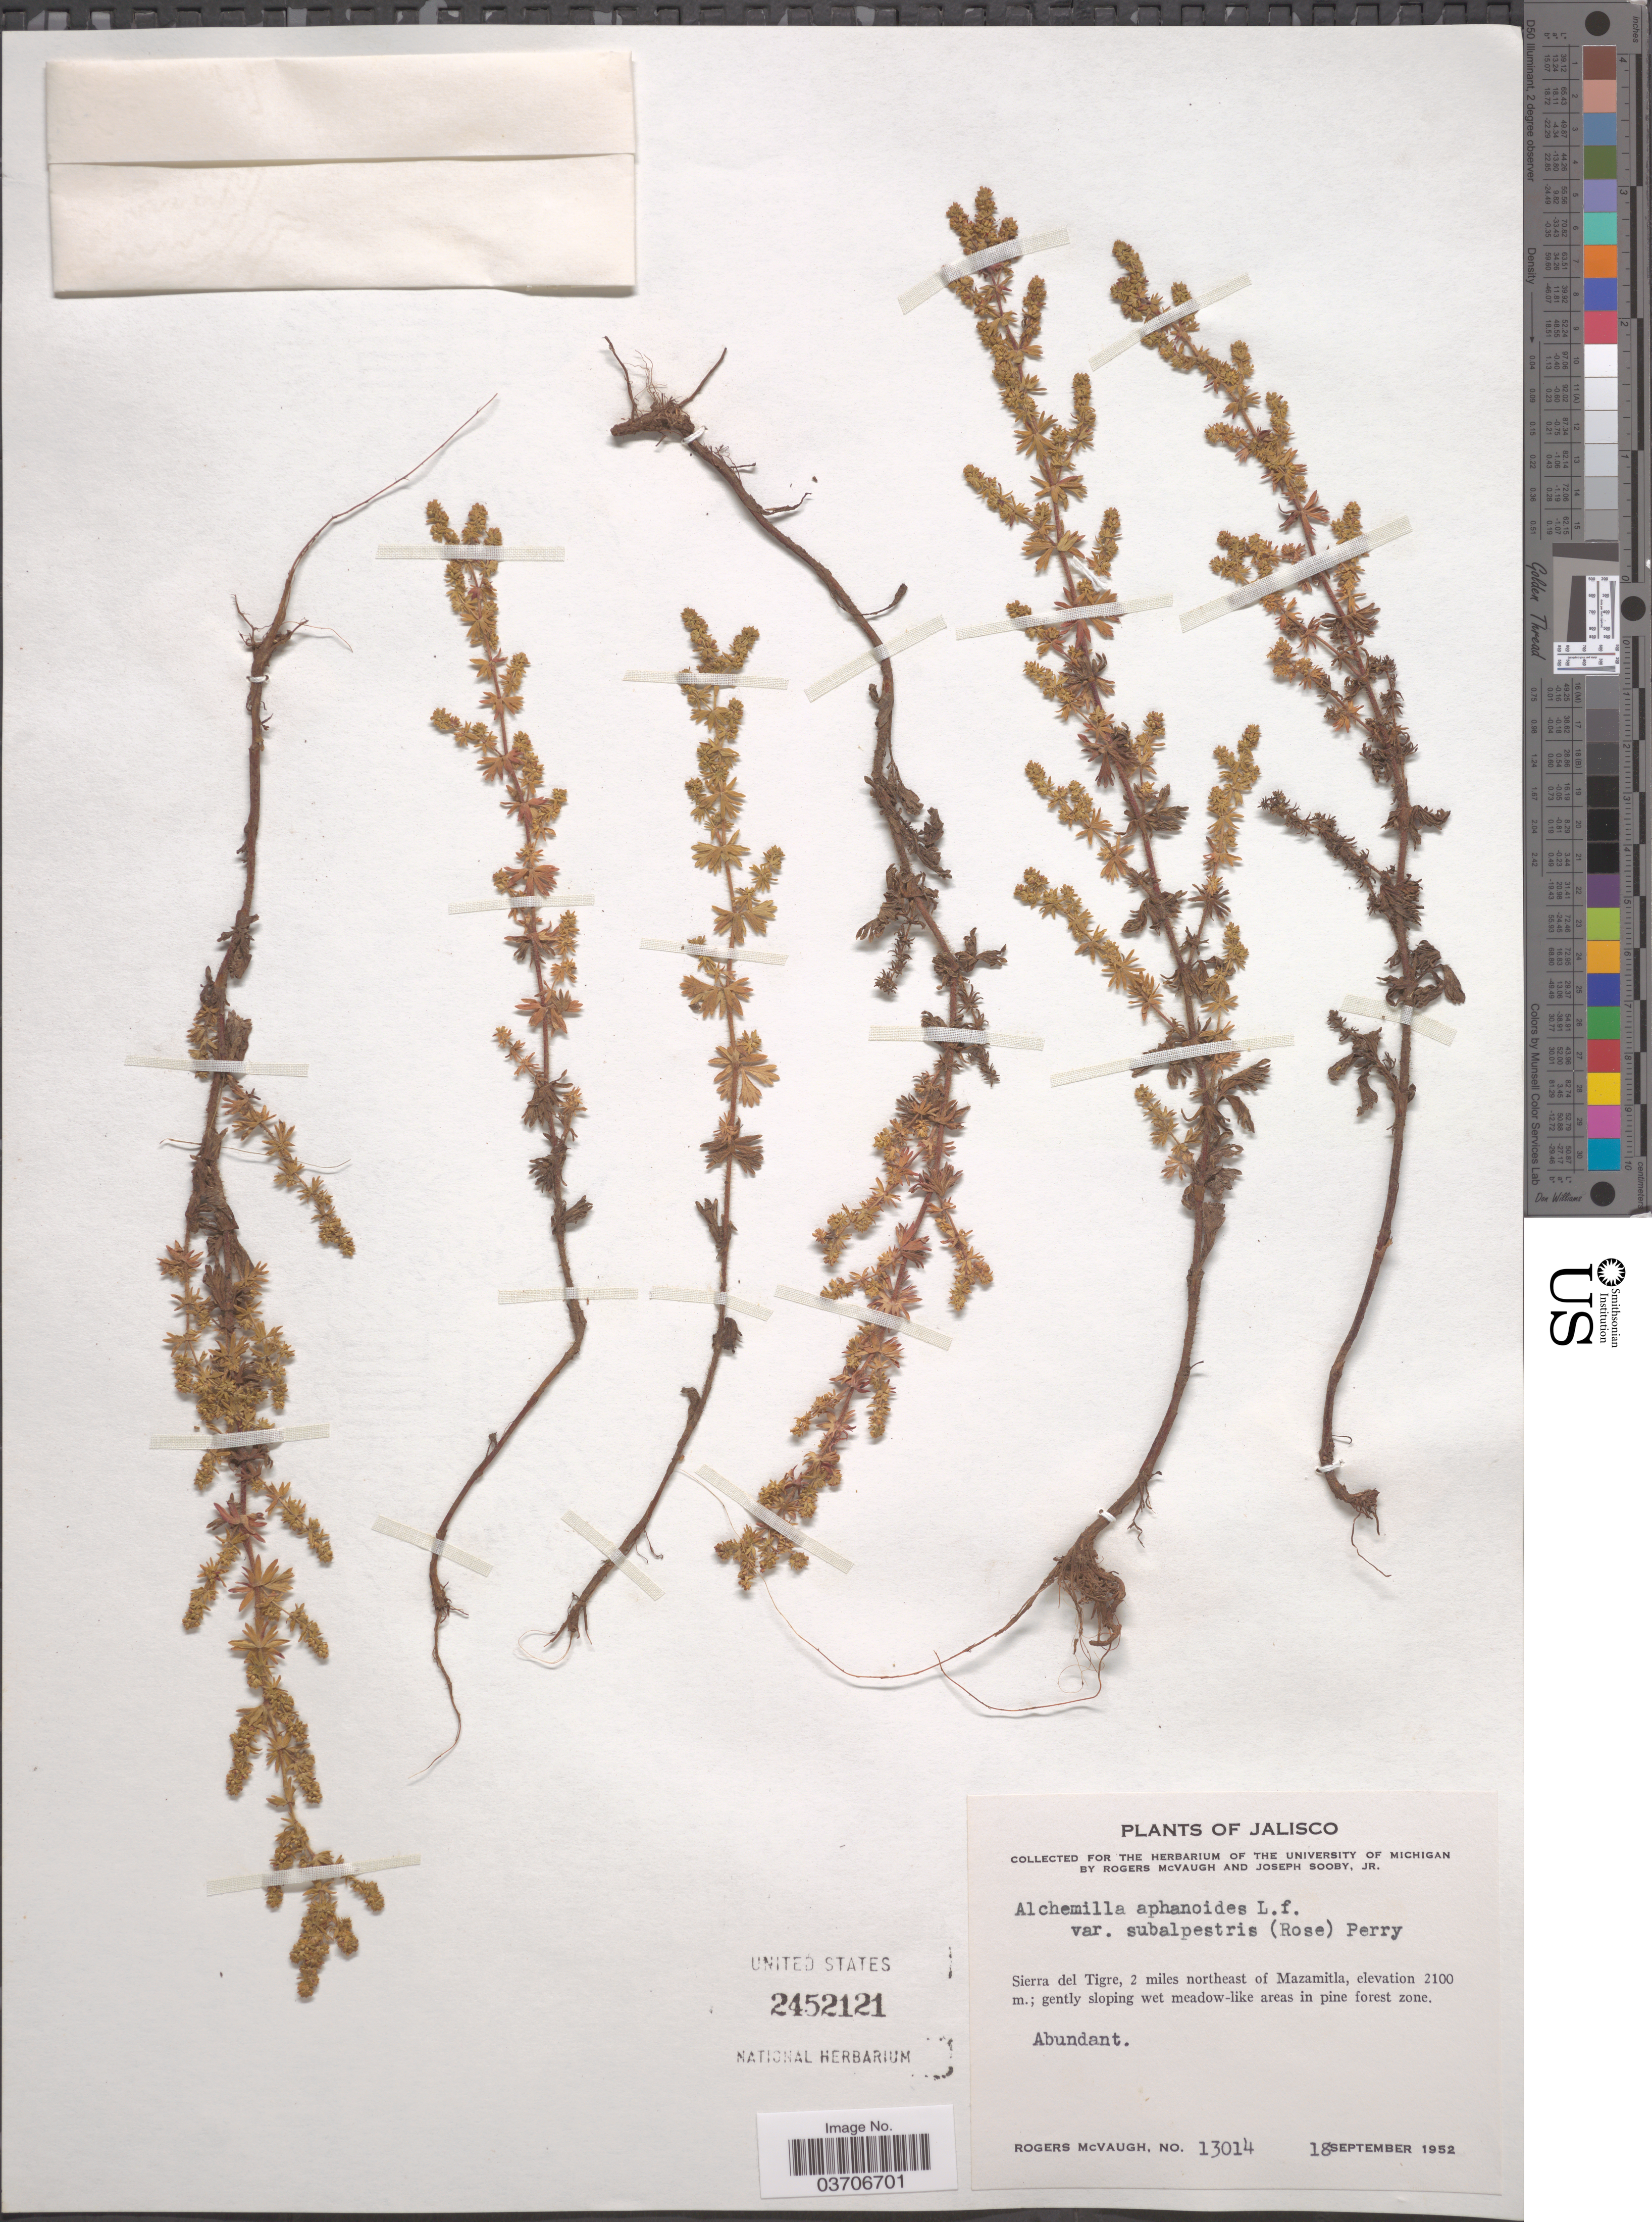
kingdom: Plantae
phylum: Tracheophyta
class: Magnoliopsida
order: Rosales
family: Rosaceae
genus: Lachemilla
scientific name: Lachemilla aphanoides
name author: (Mutis ex L. f.) Rothm.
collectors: R. McVaugh & J. Sooby Jr.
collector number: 13014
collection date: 1952-09-18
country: Mexico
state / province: Jalisco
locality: Sierra del Tigre, 2 miles northeast of Mazamitla.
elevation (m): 2100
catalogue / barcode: US 2452121